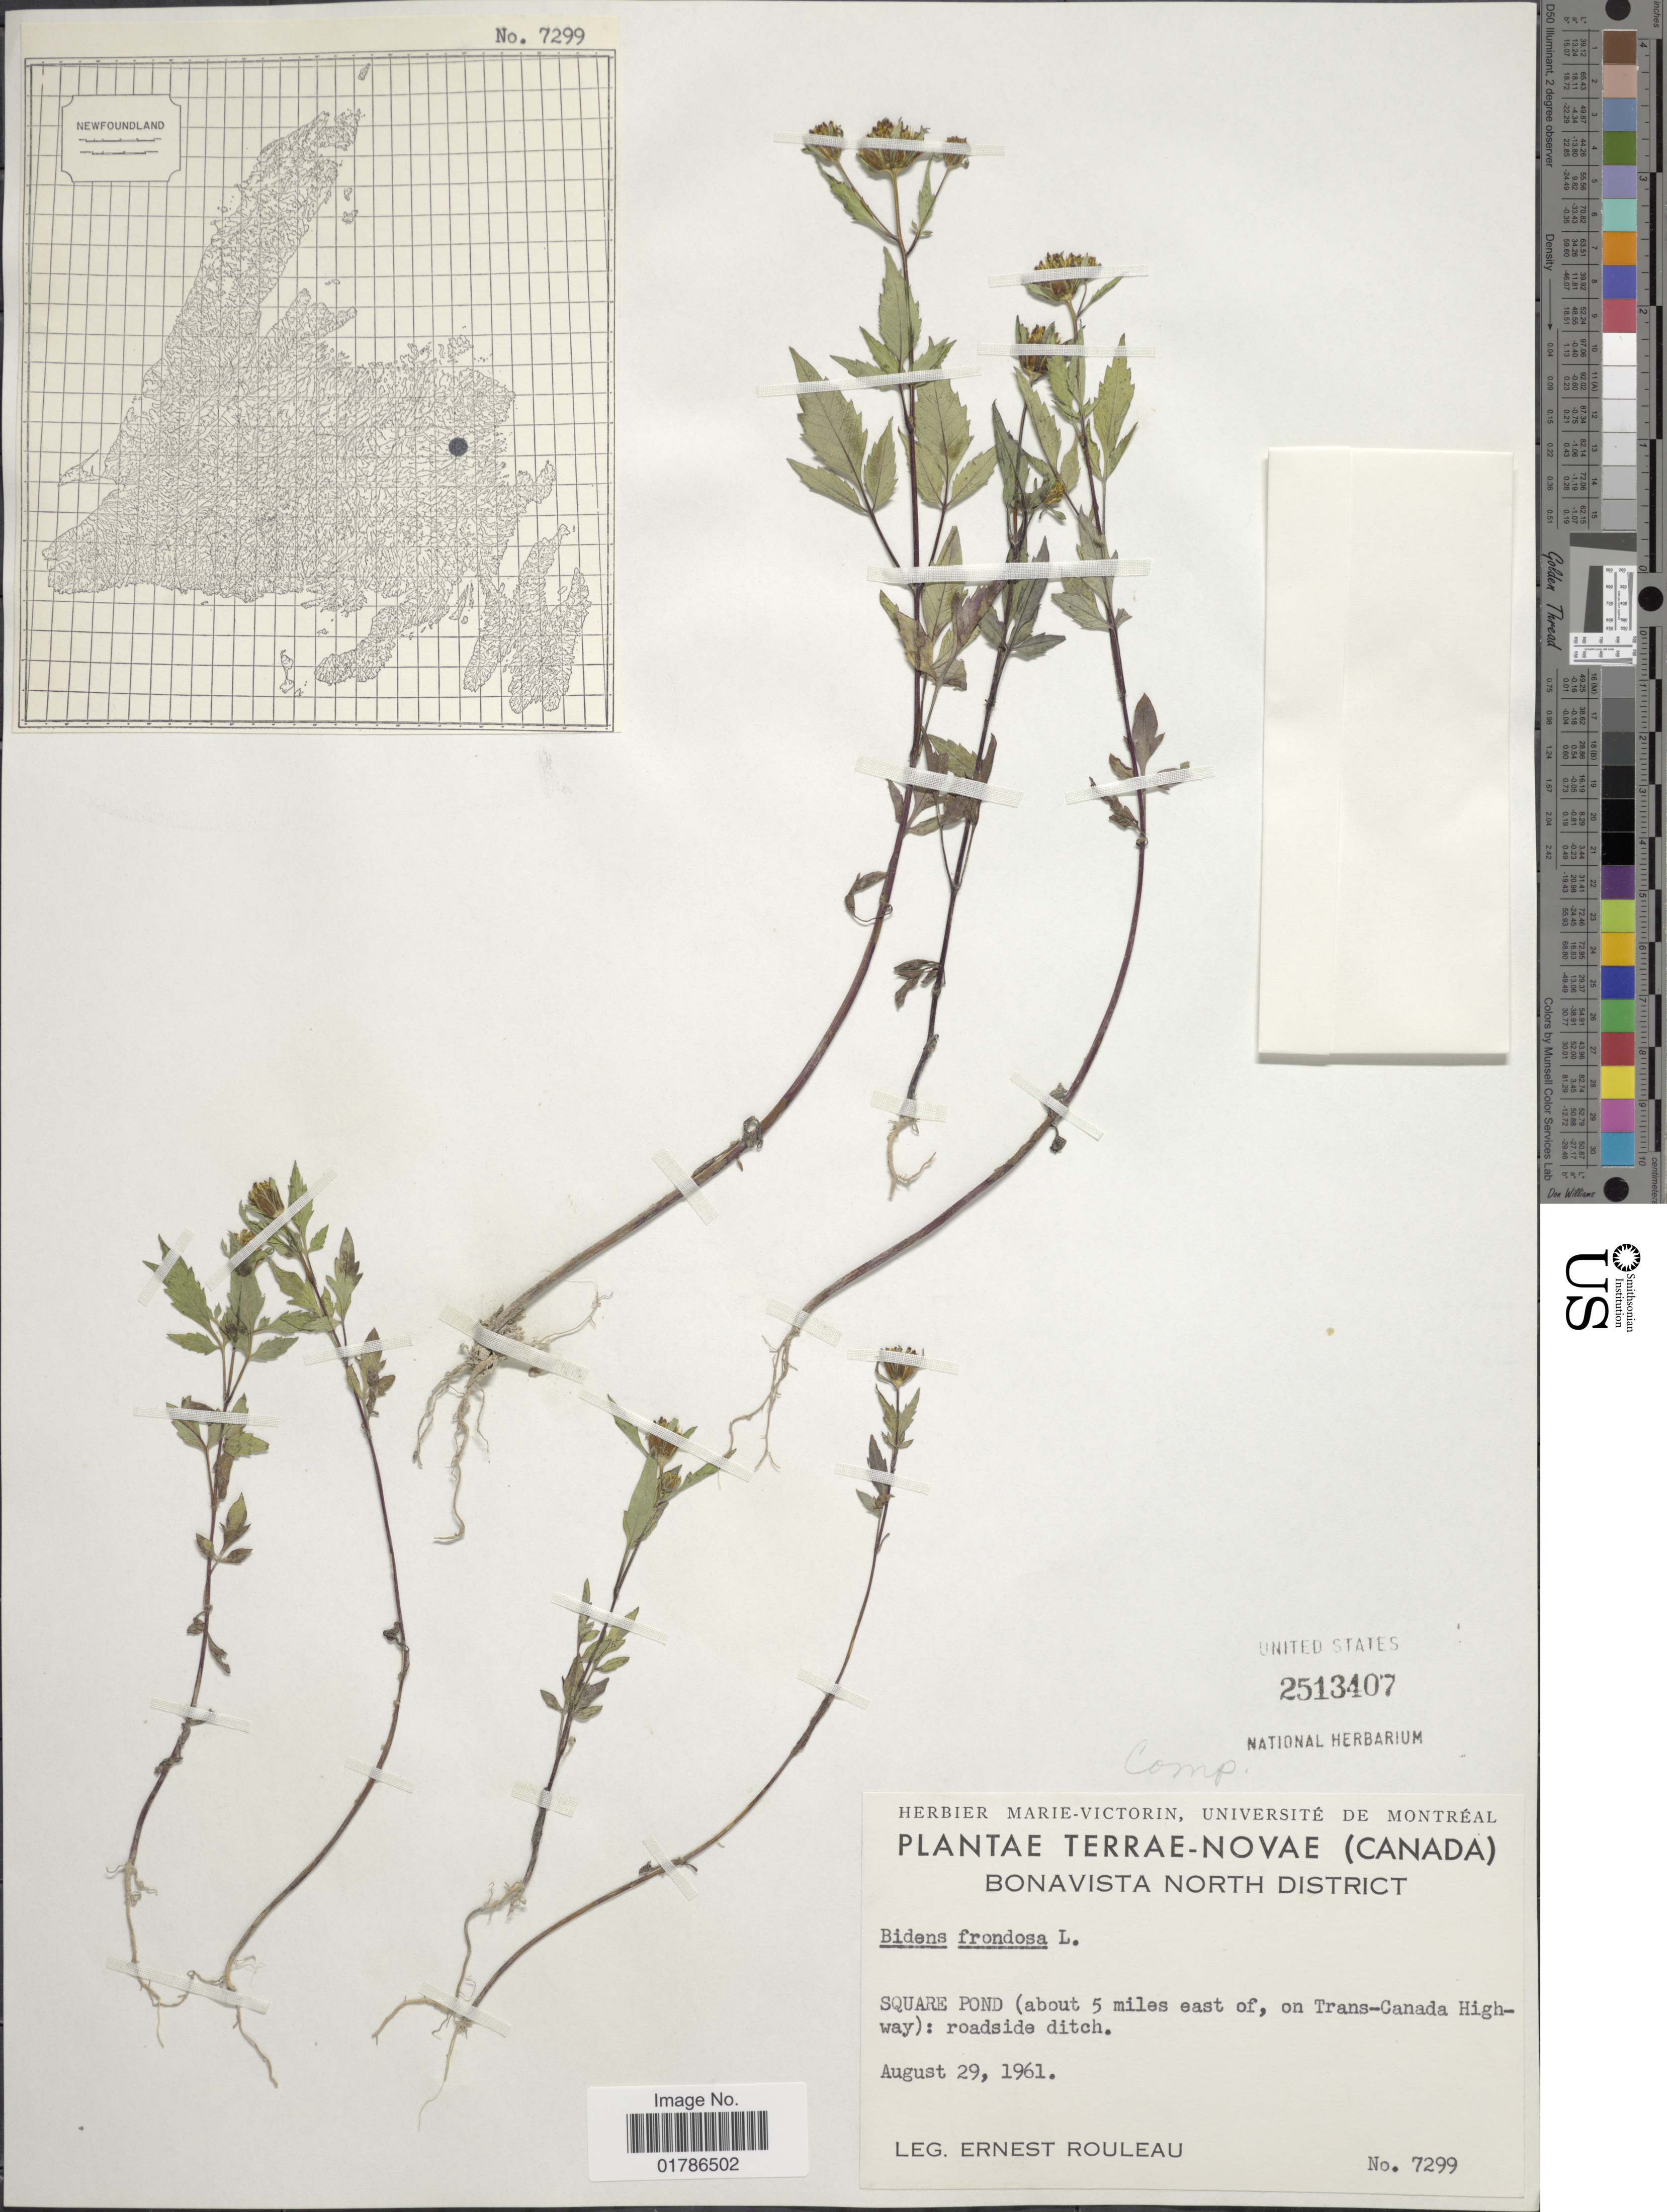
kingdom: Plantae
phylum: Tracheophyta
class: Magnoliopsida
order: Asterales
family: Asteraceae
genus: Bidens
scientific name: Bidens frondosa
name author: L.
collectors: E. Rouleau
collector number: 7299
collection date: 1961-08-29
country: Canada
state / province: Newfoundland and Labrador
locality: Terrae- Novae, Bonavista North District, Square Pond (about 5 miles east of, on Trans-Canada Highway): roadside ditch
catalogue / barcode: US 2513407